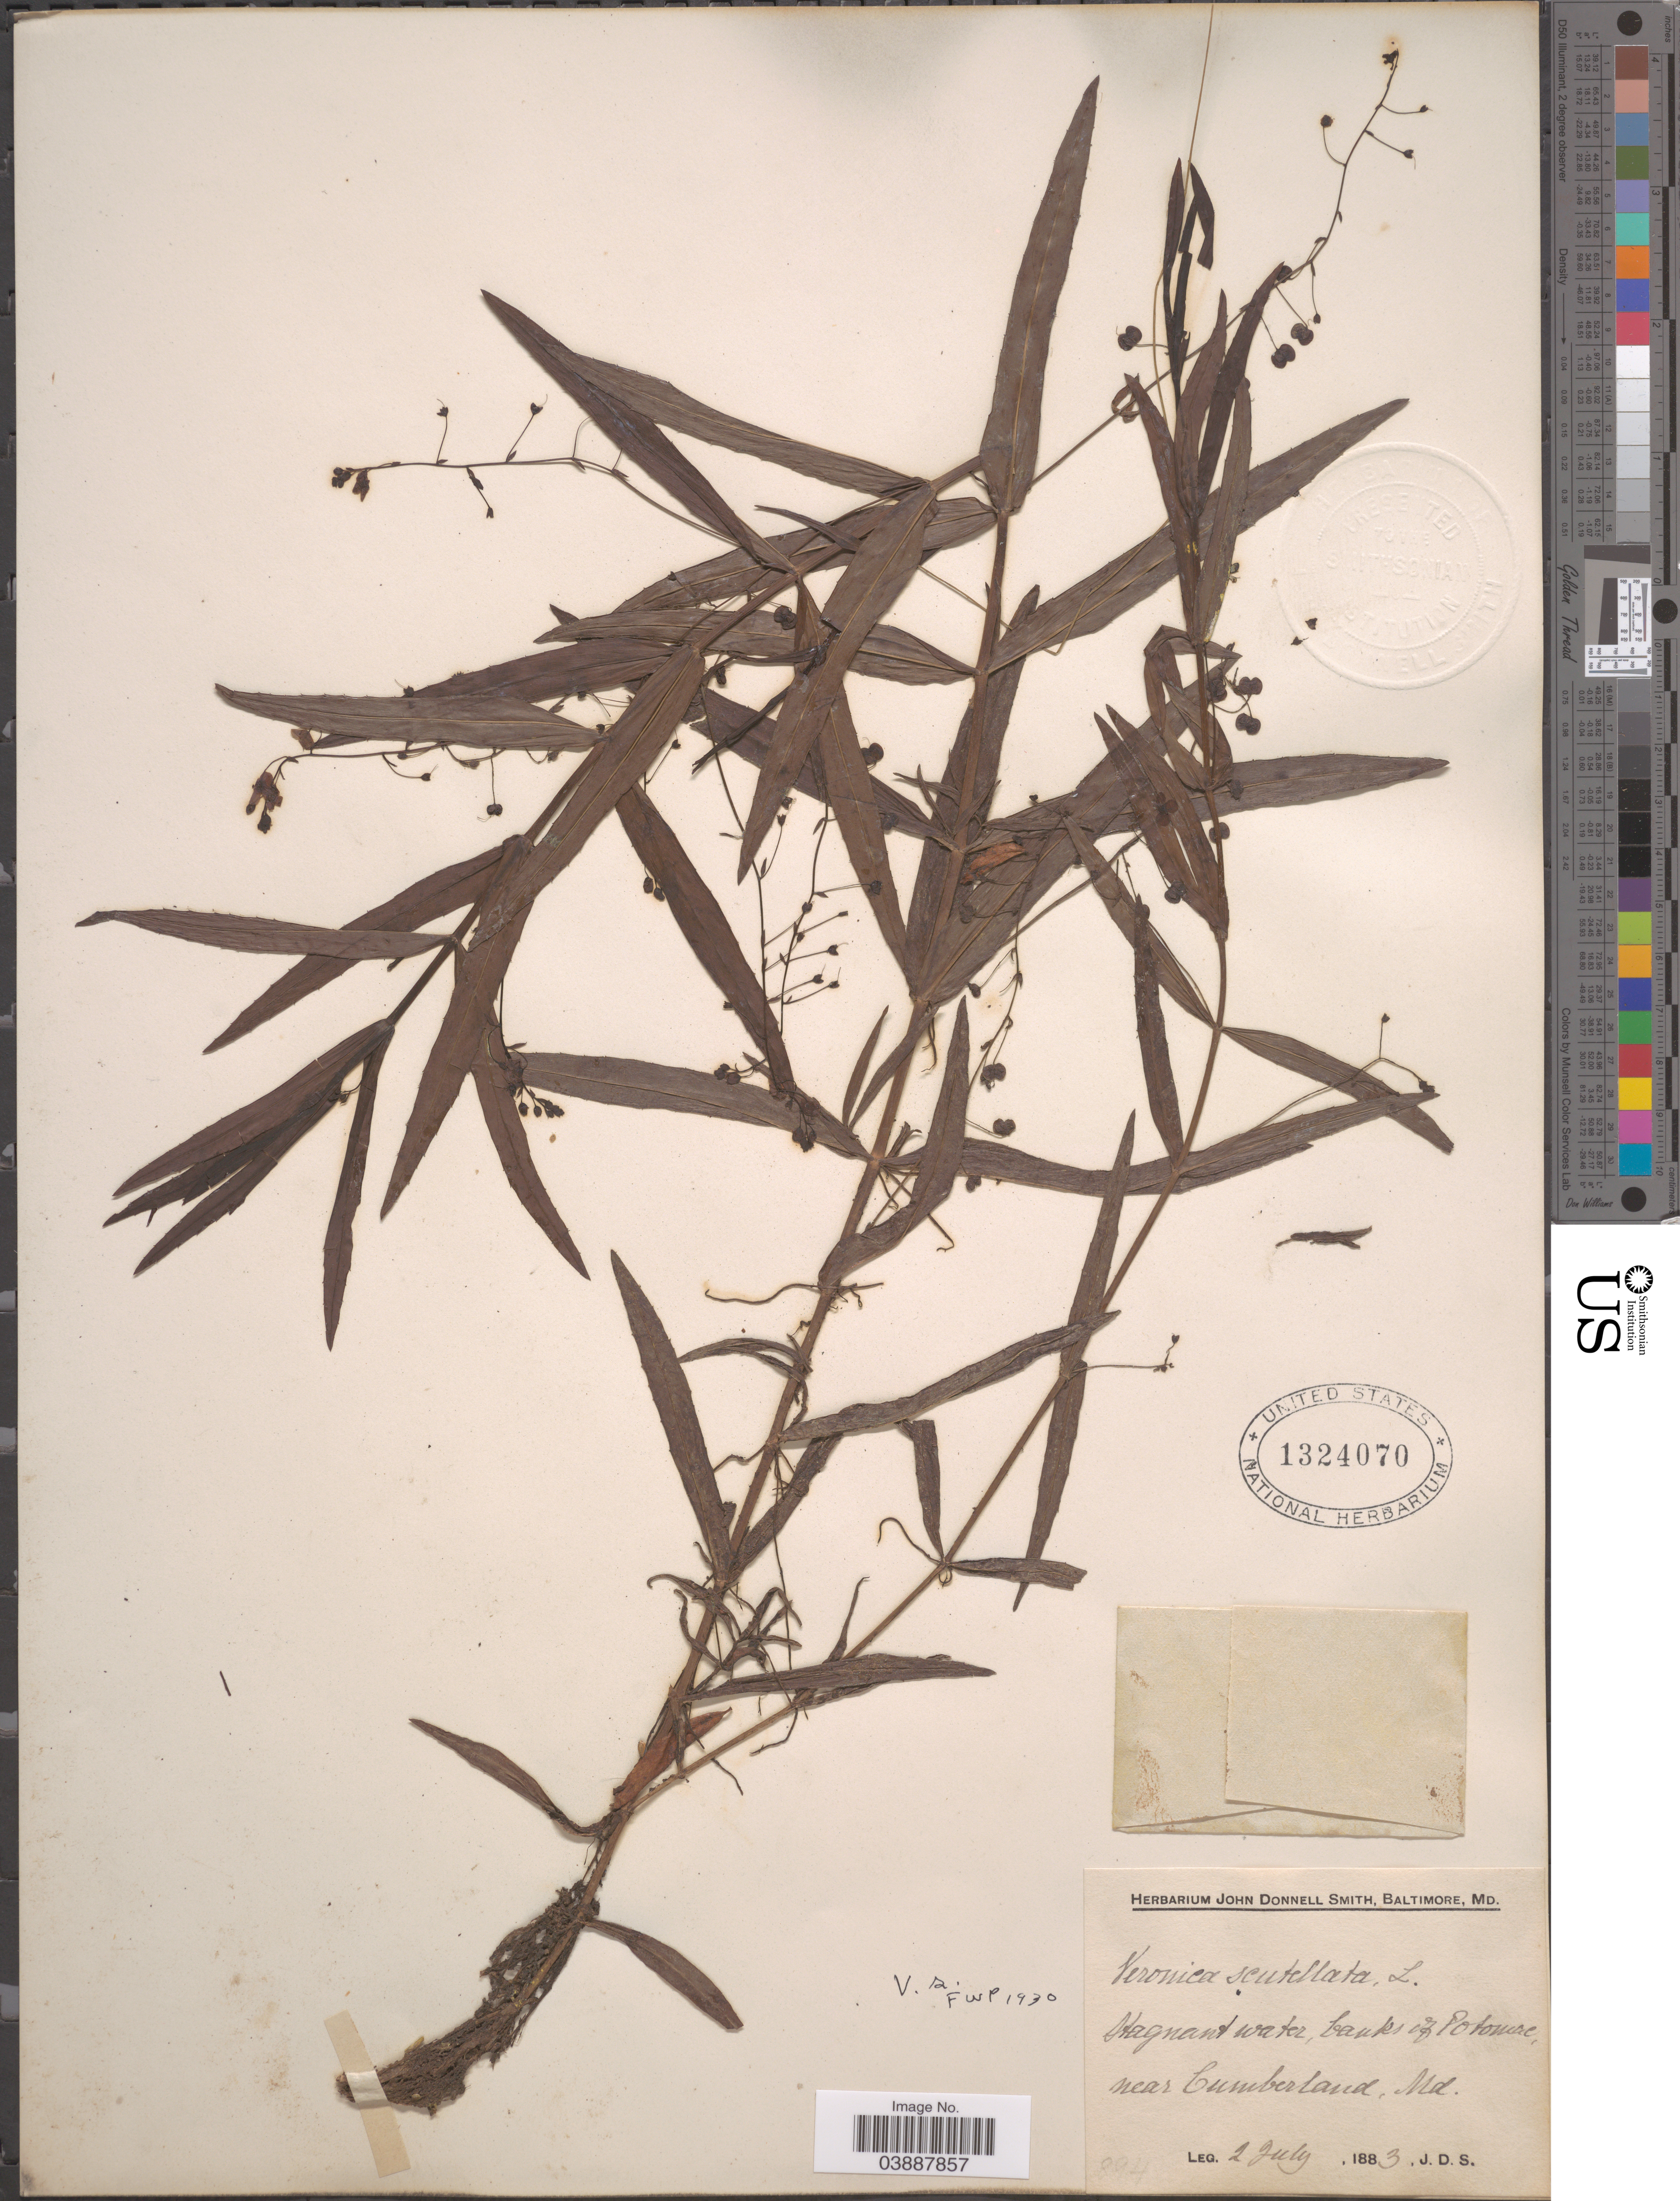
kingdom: Plantae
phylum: Tracheophyta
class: Magnoliopsida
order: Lamiales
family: Plantaginaceae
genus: Veronica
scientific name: Veronica scutellata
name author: L.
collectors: J. Donnell Smith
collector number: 884*?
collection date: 1883-07-02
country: United States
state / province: Maryland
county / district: Allegany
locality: Banks of Potomac, near Cumberland.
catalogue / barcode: US 1324070